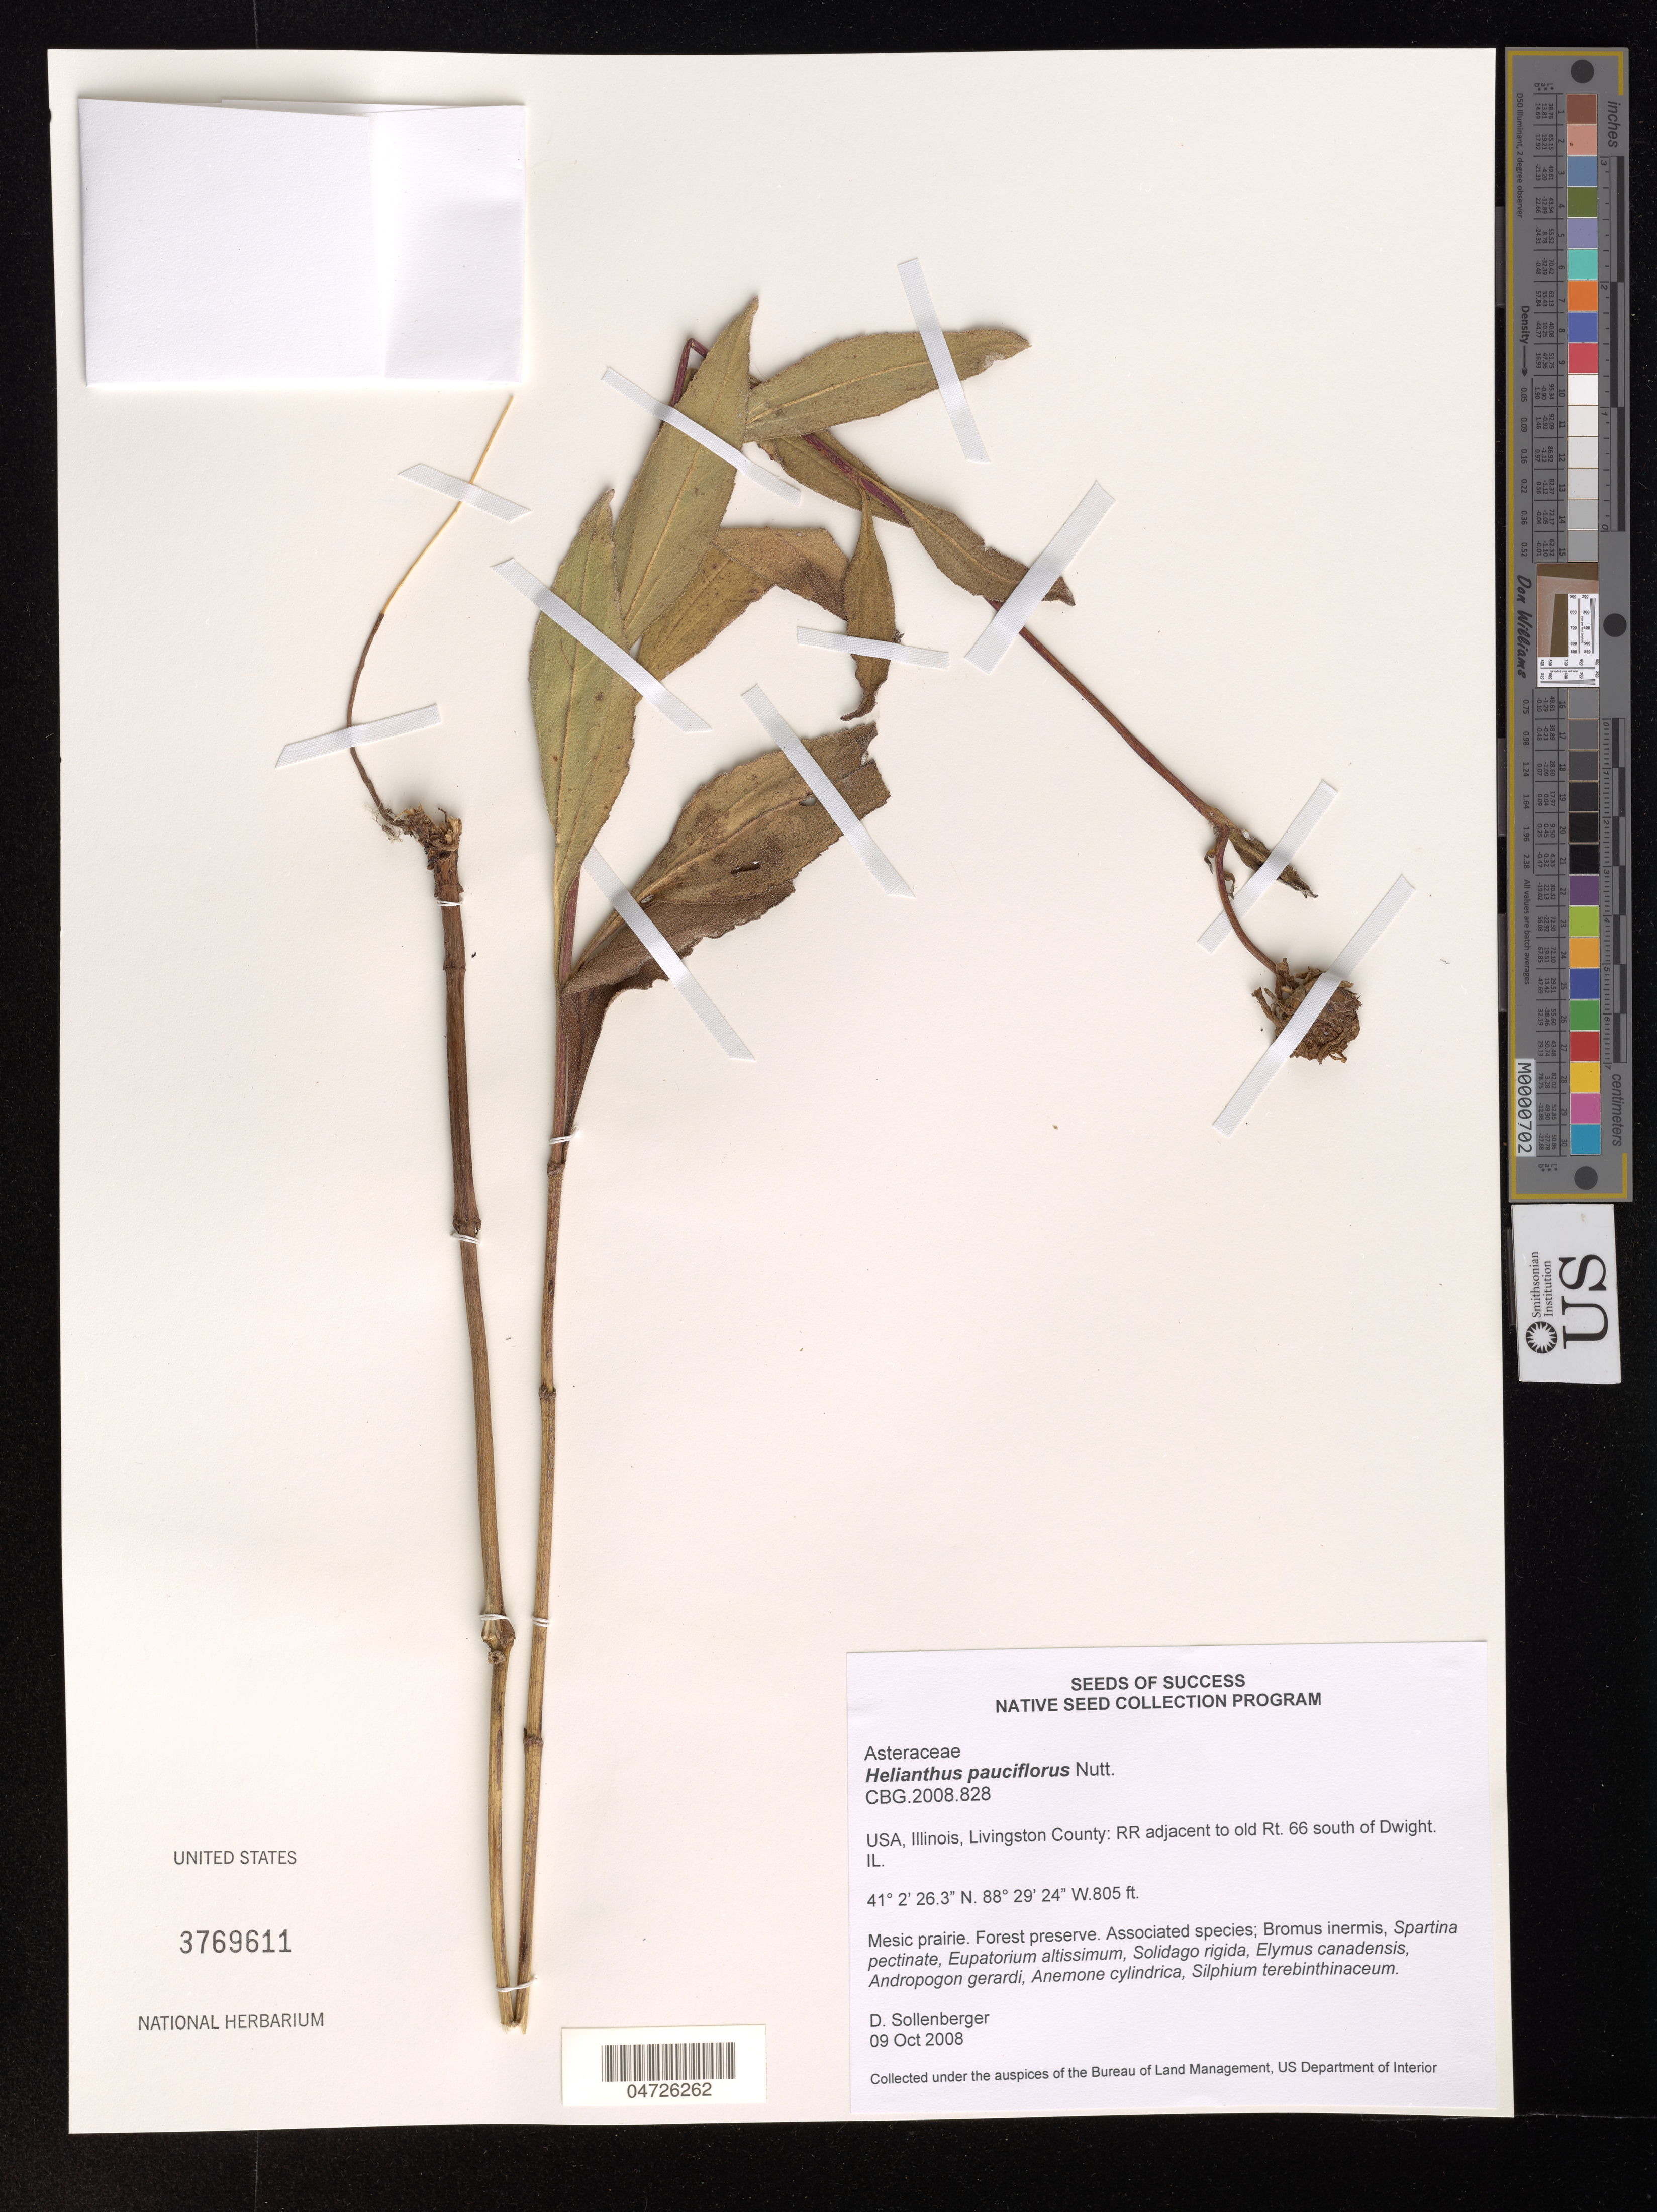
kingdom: Plantae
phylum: Tracheophyta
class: Magnoliopsida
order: Asterales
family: Asteraceae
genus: Helianthus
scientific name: Helianthus pauciflorus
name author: Nutt.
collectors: D. Sollenberger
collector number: CBG.2008.828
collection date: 2008-10-09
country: United States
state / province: Illinois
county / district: Livingston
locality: Livingston County: RR adjacent to old Rt. 66 south of Dwight.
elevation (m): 245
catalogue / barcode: US 3769611